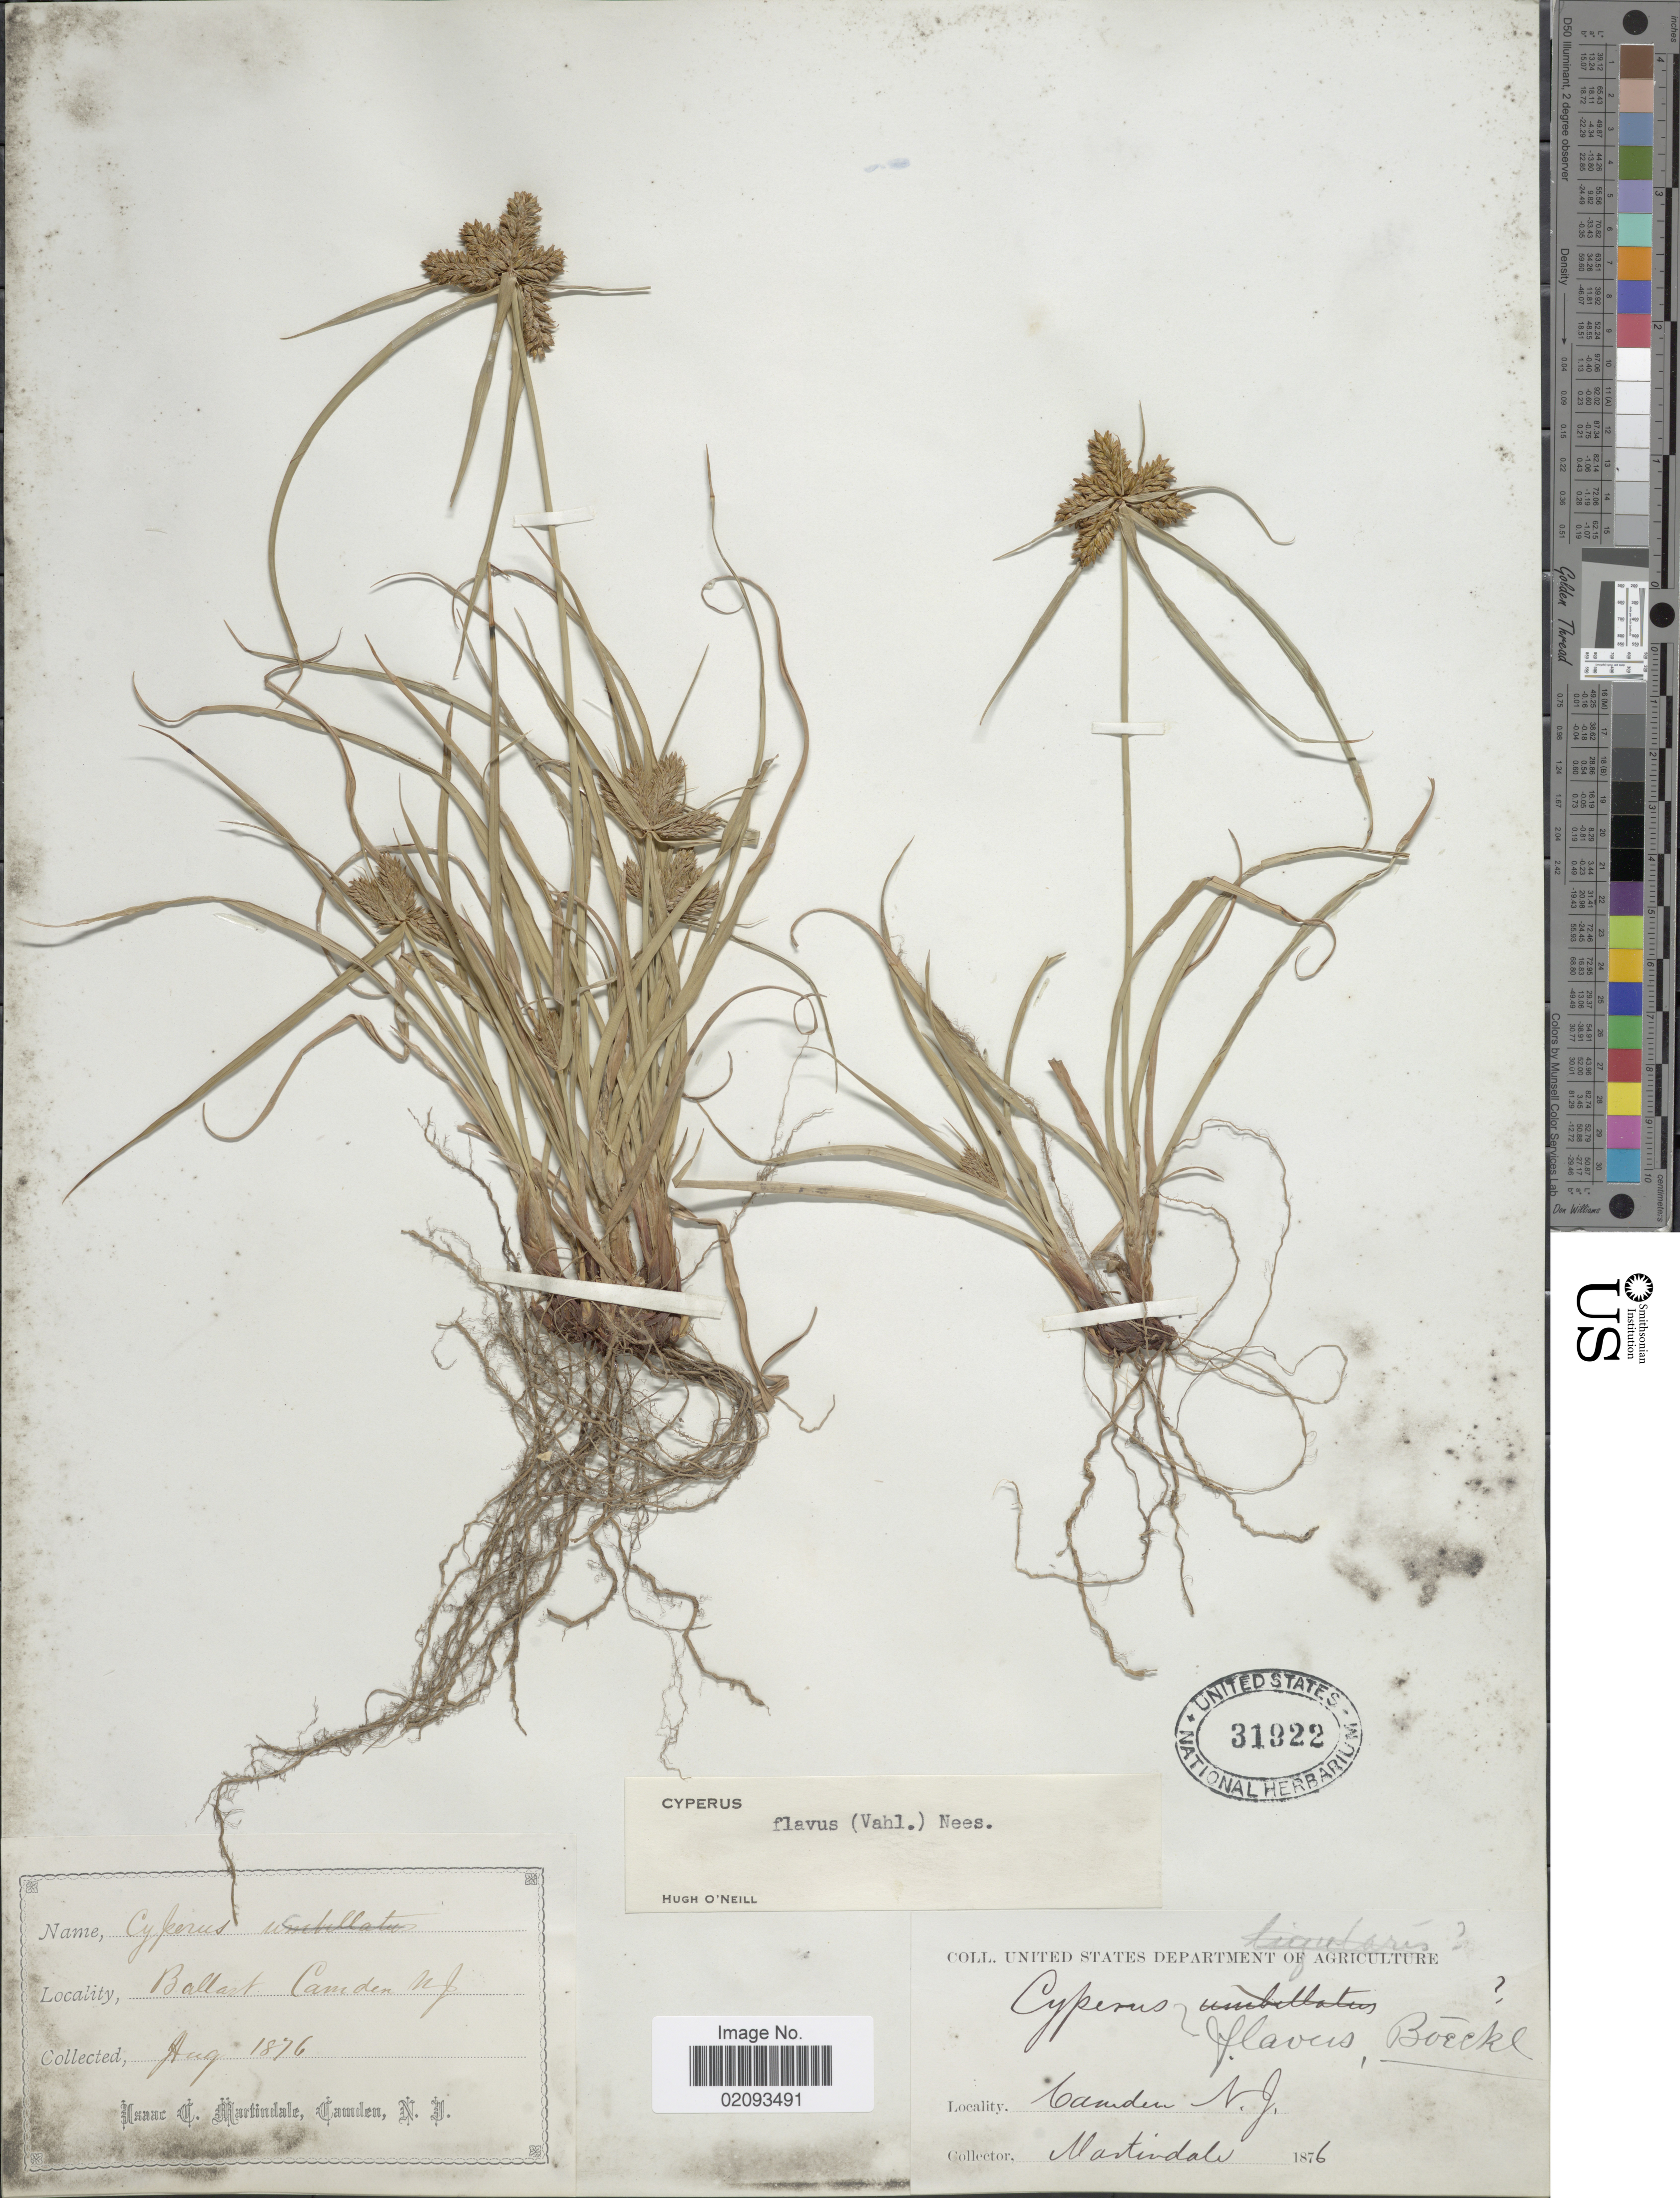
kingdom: Plantae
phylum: Tracheophyta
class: Liliopsida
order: Poales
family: Cyperaceae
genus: Cyperus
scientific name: Cyperus aggregatus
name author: (Willd.) Endl.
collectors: I. C. Martindale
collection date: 1876-08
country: United States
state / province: New Jersey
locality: Ballast, Camden,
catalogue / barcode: US 31922